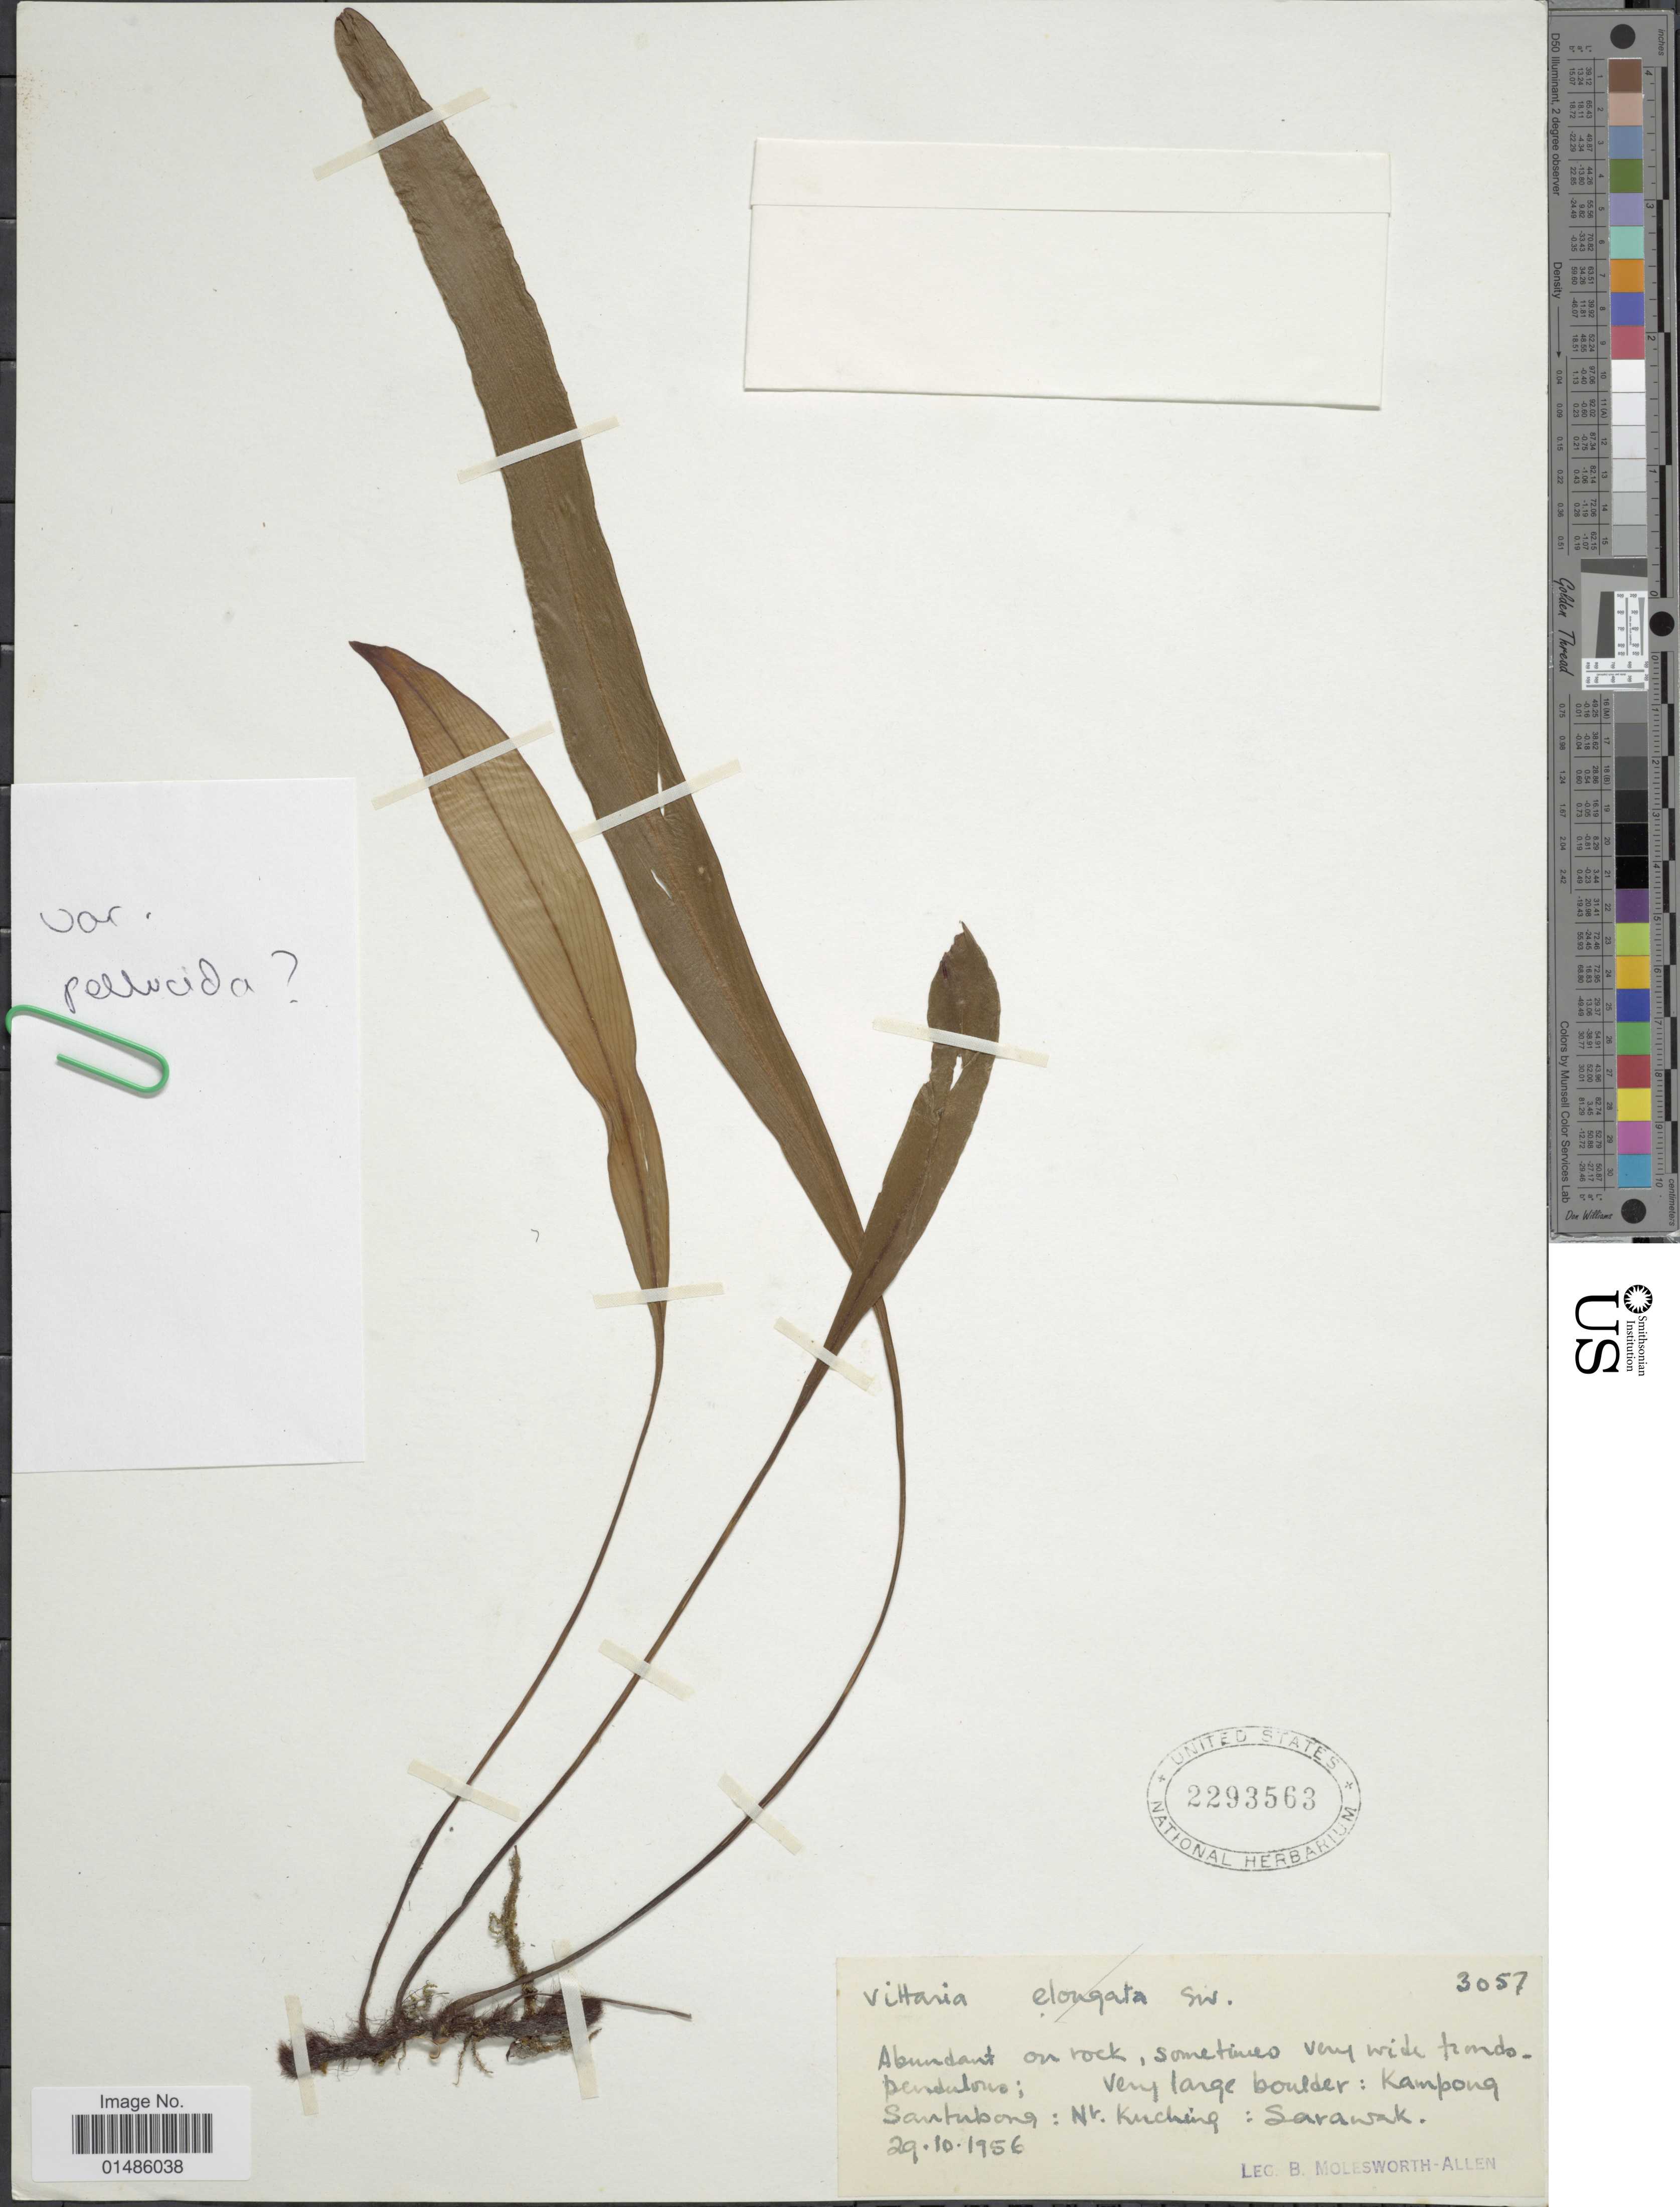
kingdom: Plantae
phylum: Tracheophyta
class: Polypodiopsida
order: Polypodiales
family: Pteridaceae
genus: Haplopteris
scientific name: Haplopteris elongata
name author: (Sw.) Crane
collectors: B. E. G. Molesworth-Allen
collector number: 3057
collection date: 1956-10-29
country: Malaysia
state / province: Sarawak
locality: Kampong Santubong: Nr. Kuching.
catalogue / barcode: US 2293563